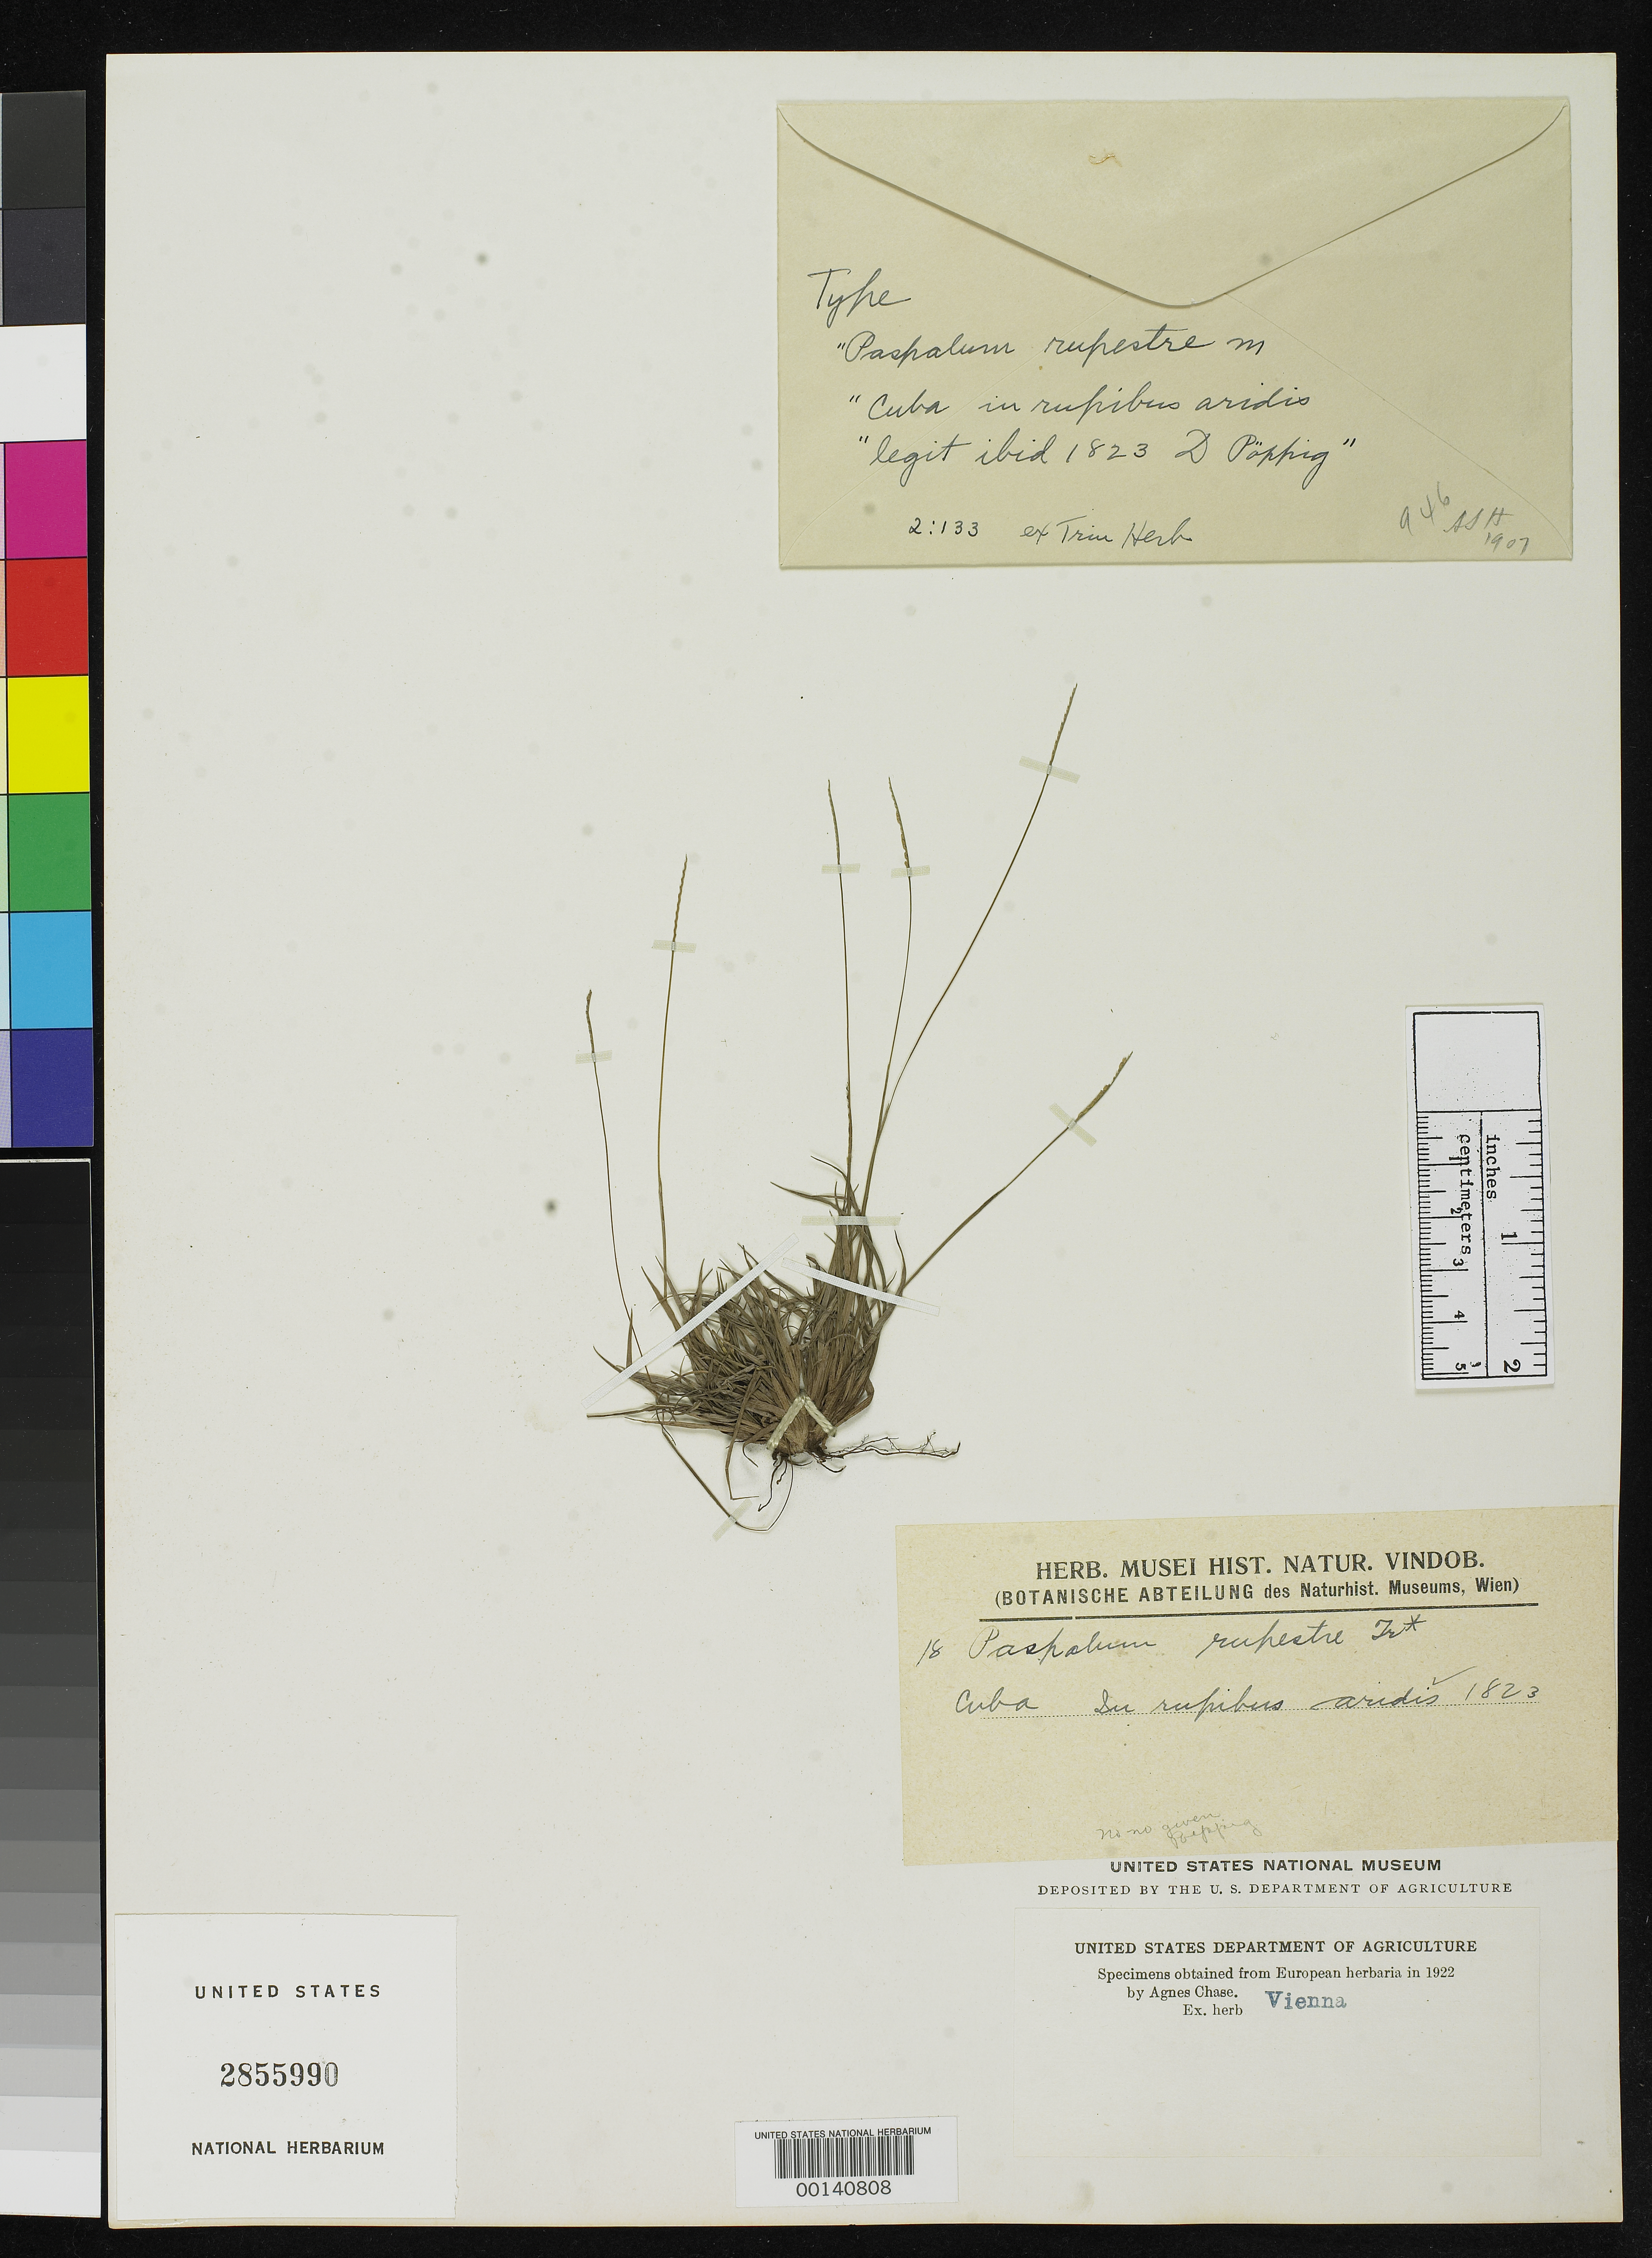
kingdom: Plantae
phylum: Tracheophyta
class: Liliopsida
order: Poales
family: Poaceae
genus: Paspalum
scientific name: Paspalum rupestre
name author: Trin.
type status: Type Fragment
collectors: E. F. Poeppig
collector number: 18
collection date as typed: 1823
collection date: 1823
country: Cuba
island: Greater Antilles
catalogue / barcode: US 2855990